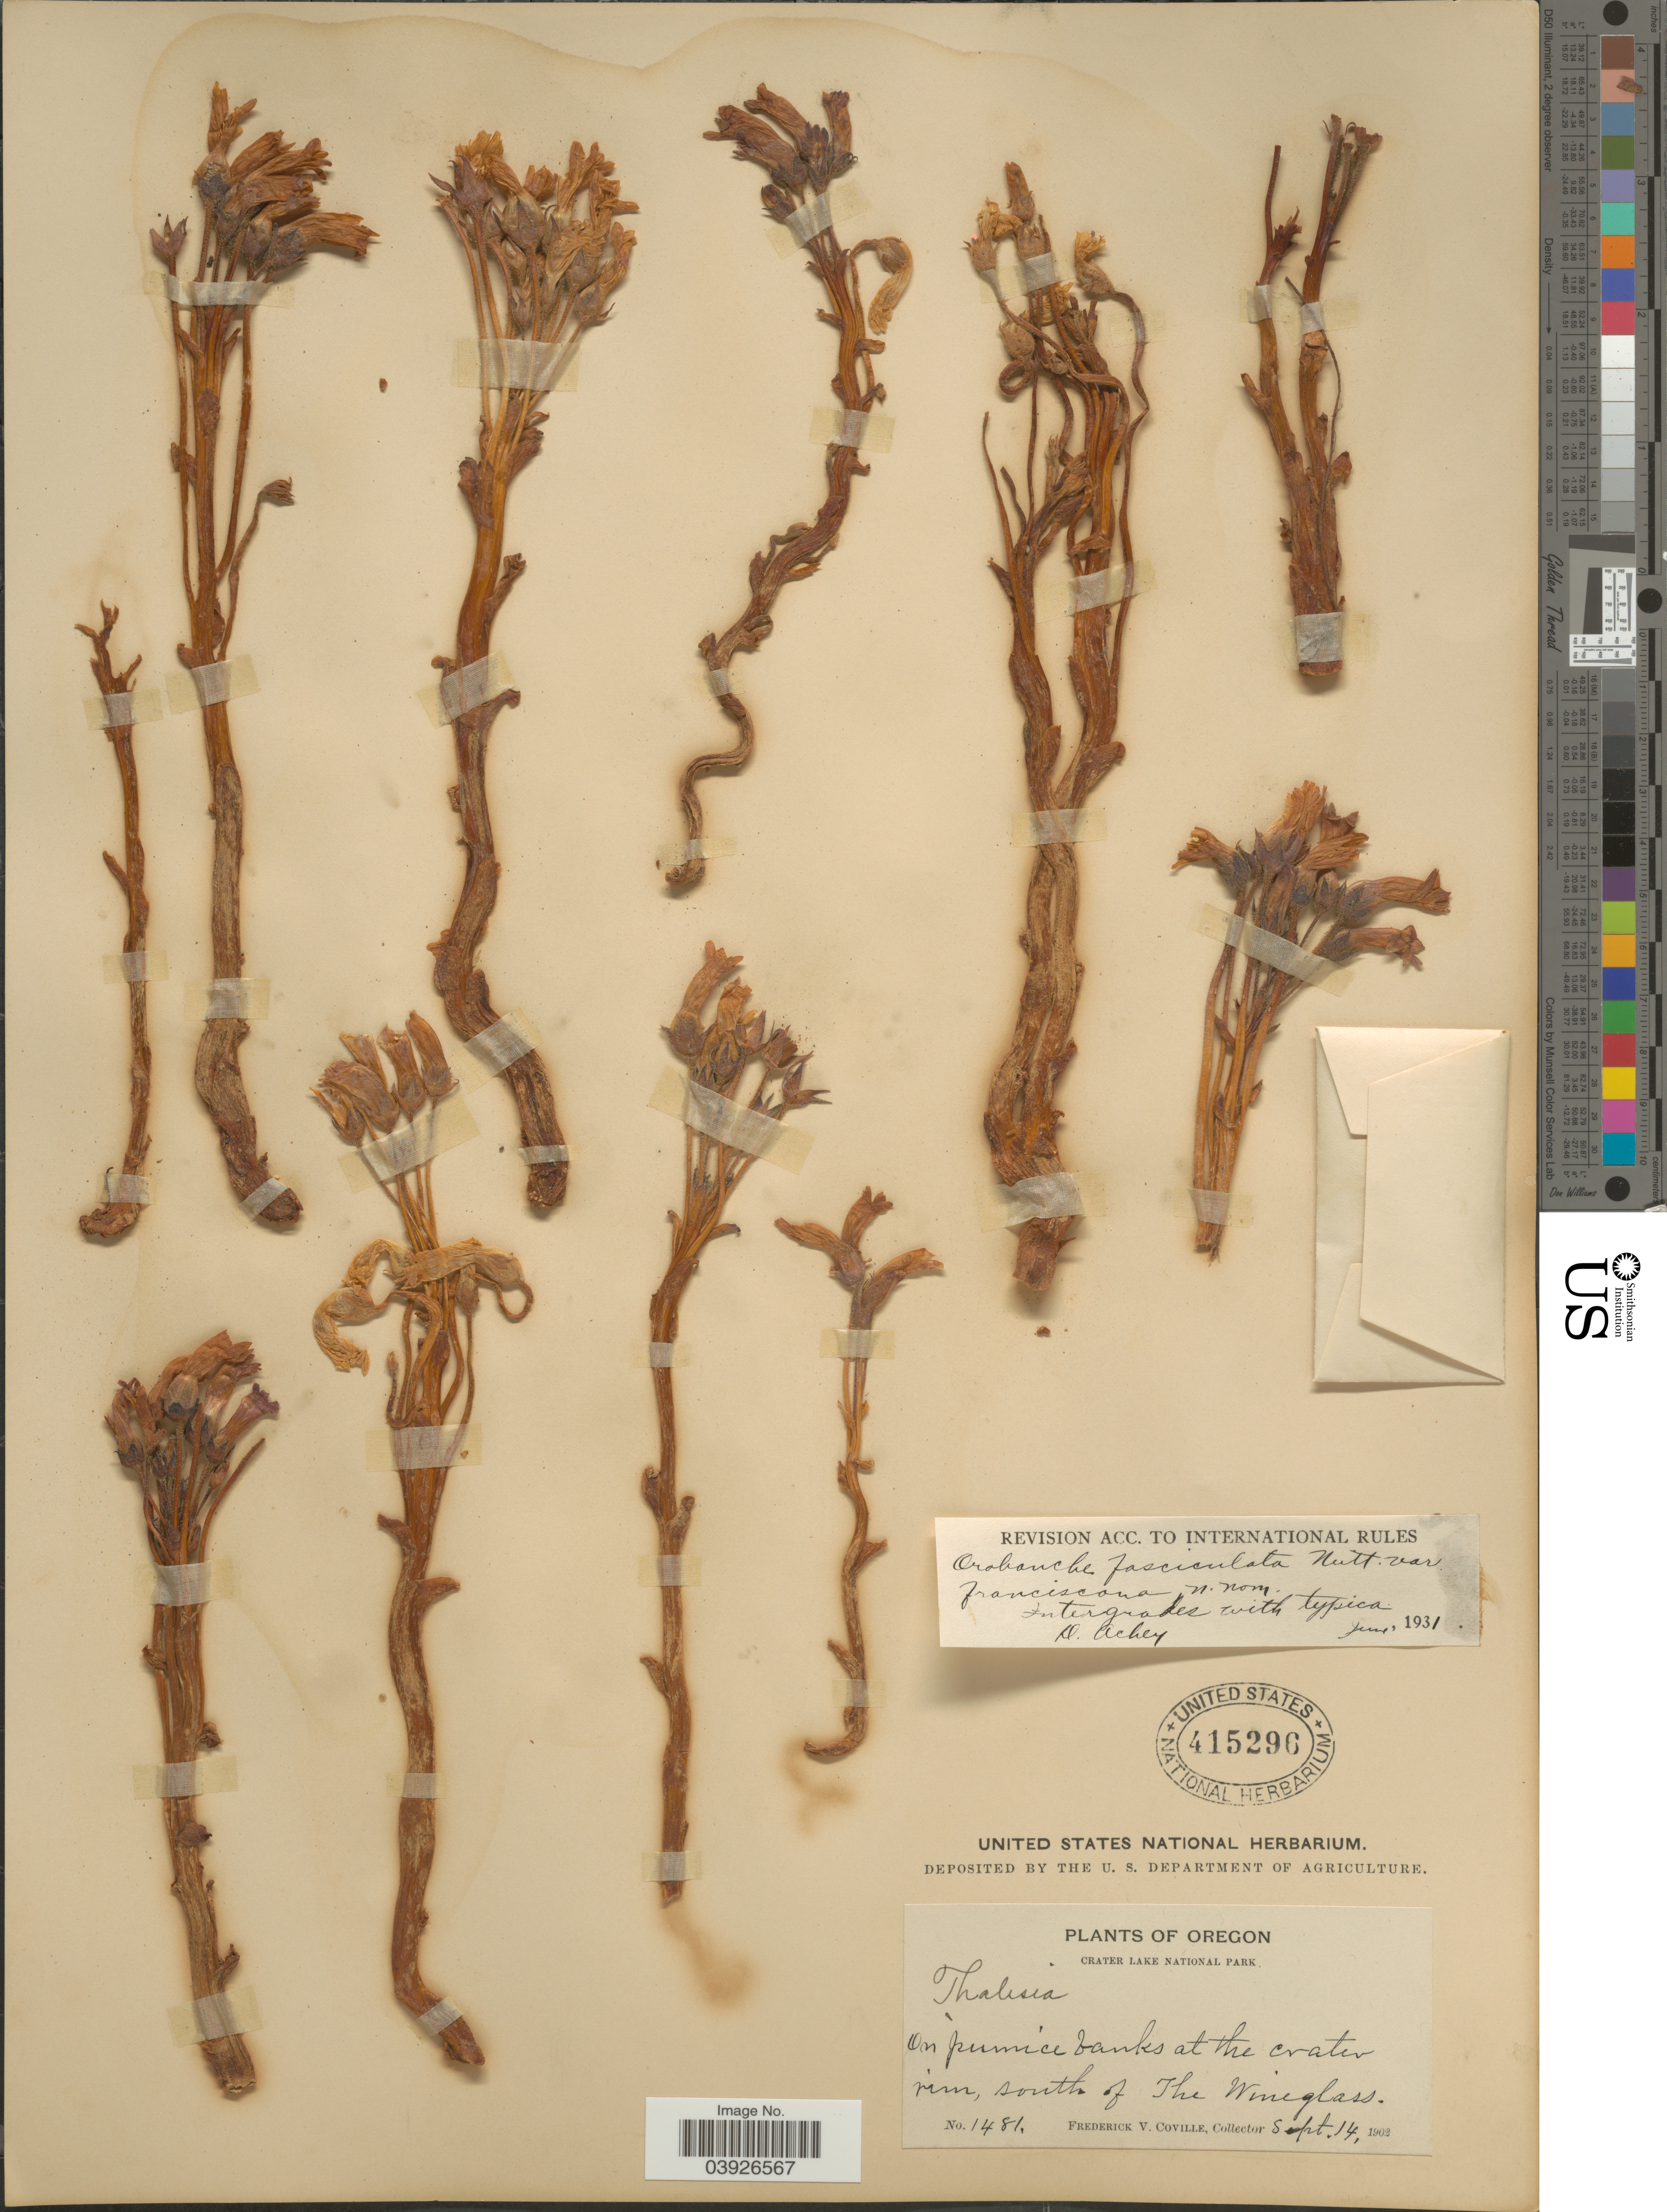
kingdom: Plantae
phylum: Tracheophyta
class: Magnoliopsida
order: Lamiales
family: Orobanchaceae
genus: Aphyllon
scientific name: Aphyllon fasciculatum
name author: (Nutt.) Torr. & A. Gray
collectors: F. V. Coville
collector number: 1481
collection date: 1902-09-14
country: United States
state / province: Oregon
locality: Crater Lake National Park. At the crater rim, south of The Wineglass.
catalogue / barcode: US 415296